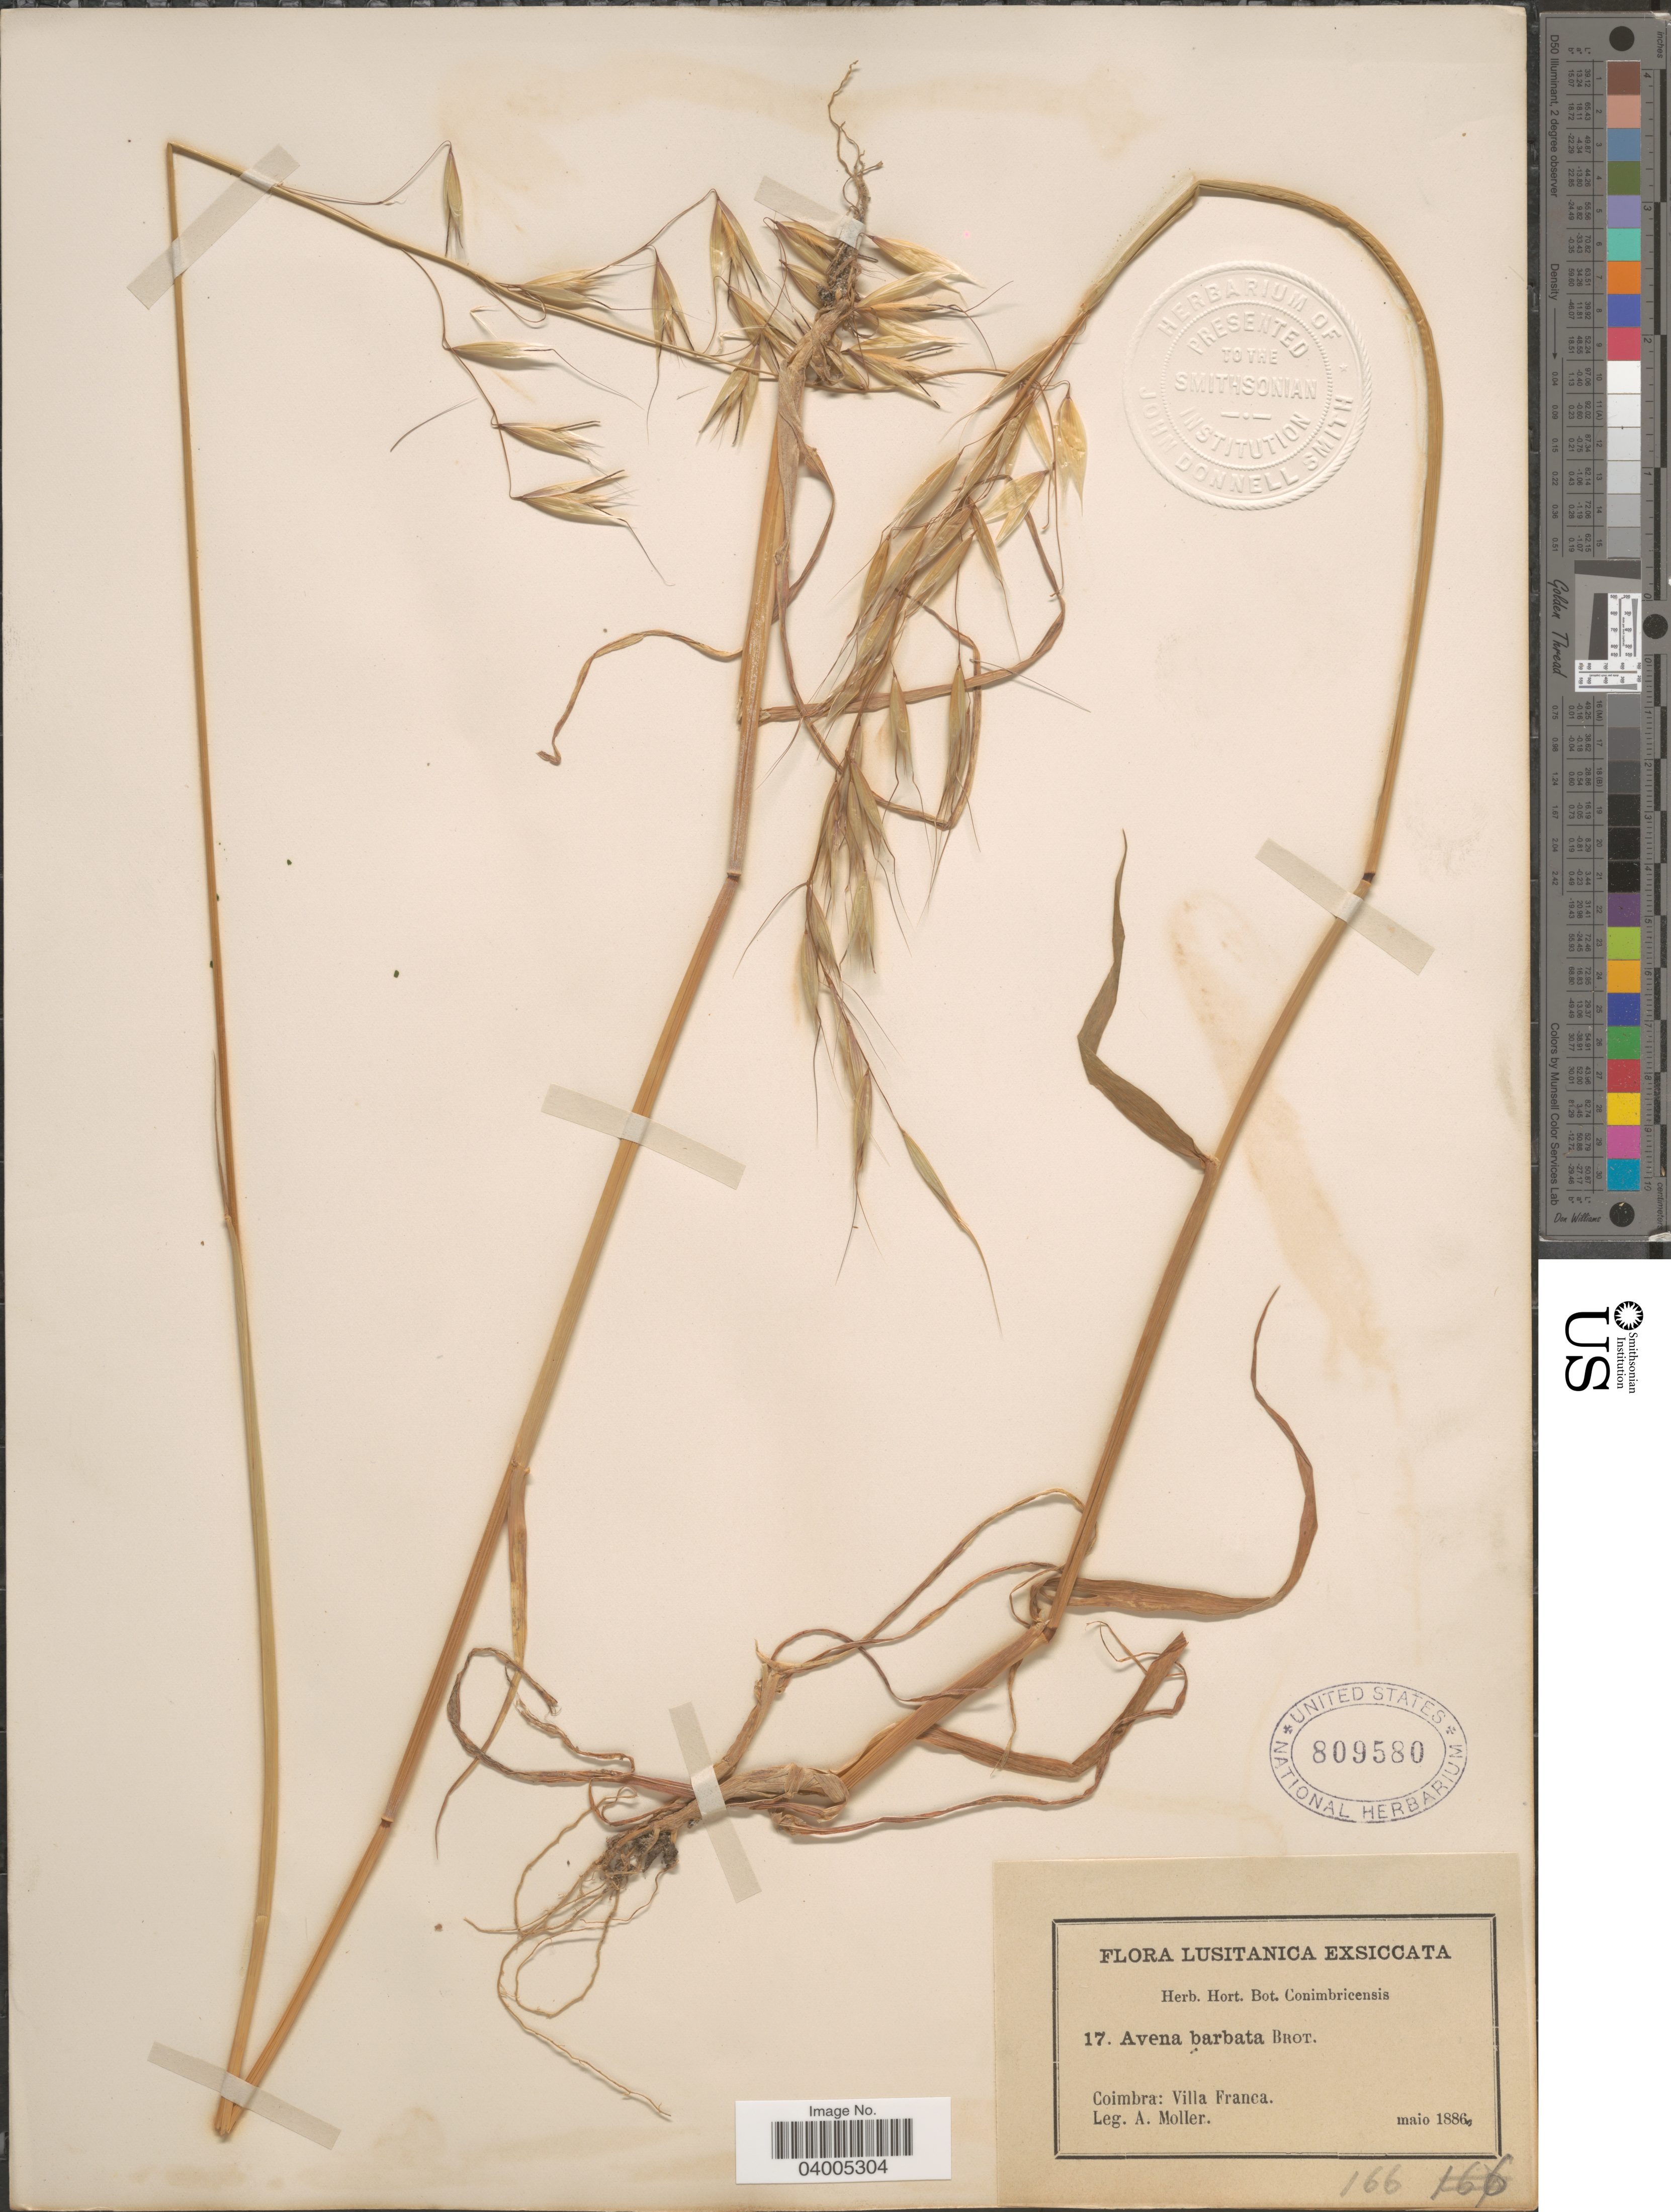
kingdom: Plantae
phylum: Tracheophyta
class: Liliopsida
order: Poales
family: Poaceae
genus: Avena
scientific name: Avena barbata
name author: Pott ex Link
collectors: A. Moller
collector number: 17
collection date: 1886-05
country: Portugal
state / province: Coimbra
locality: Lusitanica. Villa Franca.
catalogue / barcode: US 809580